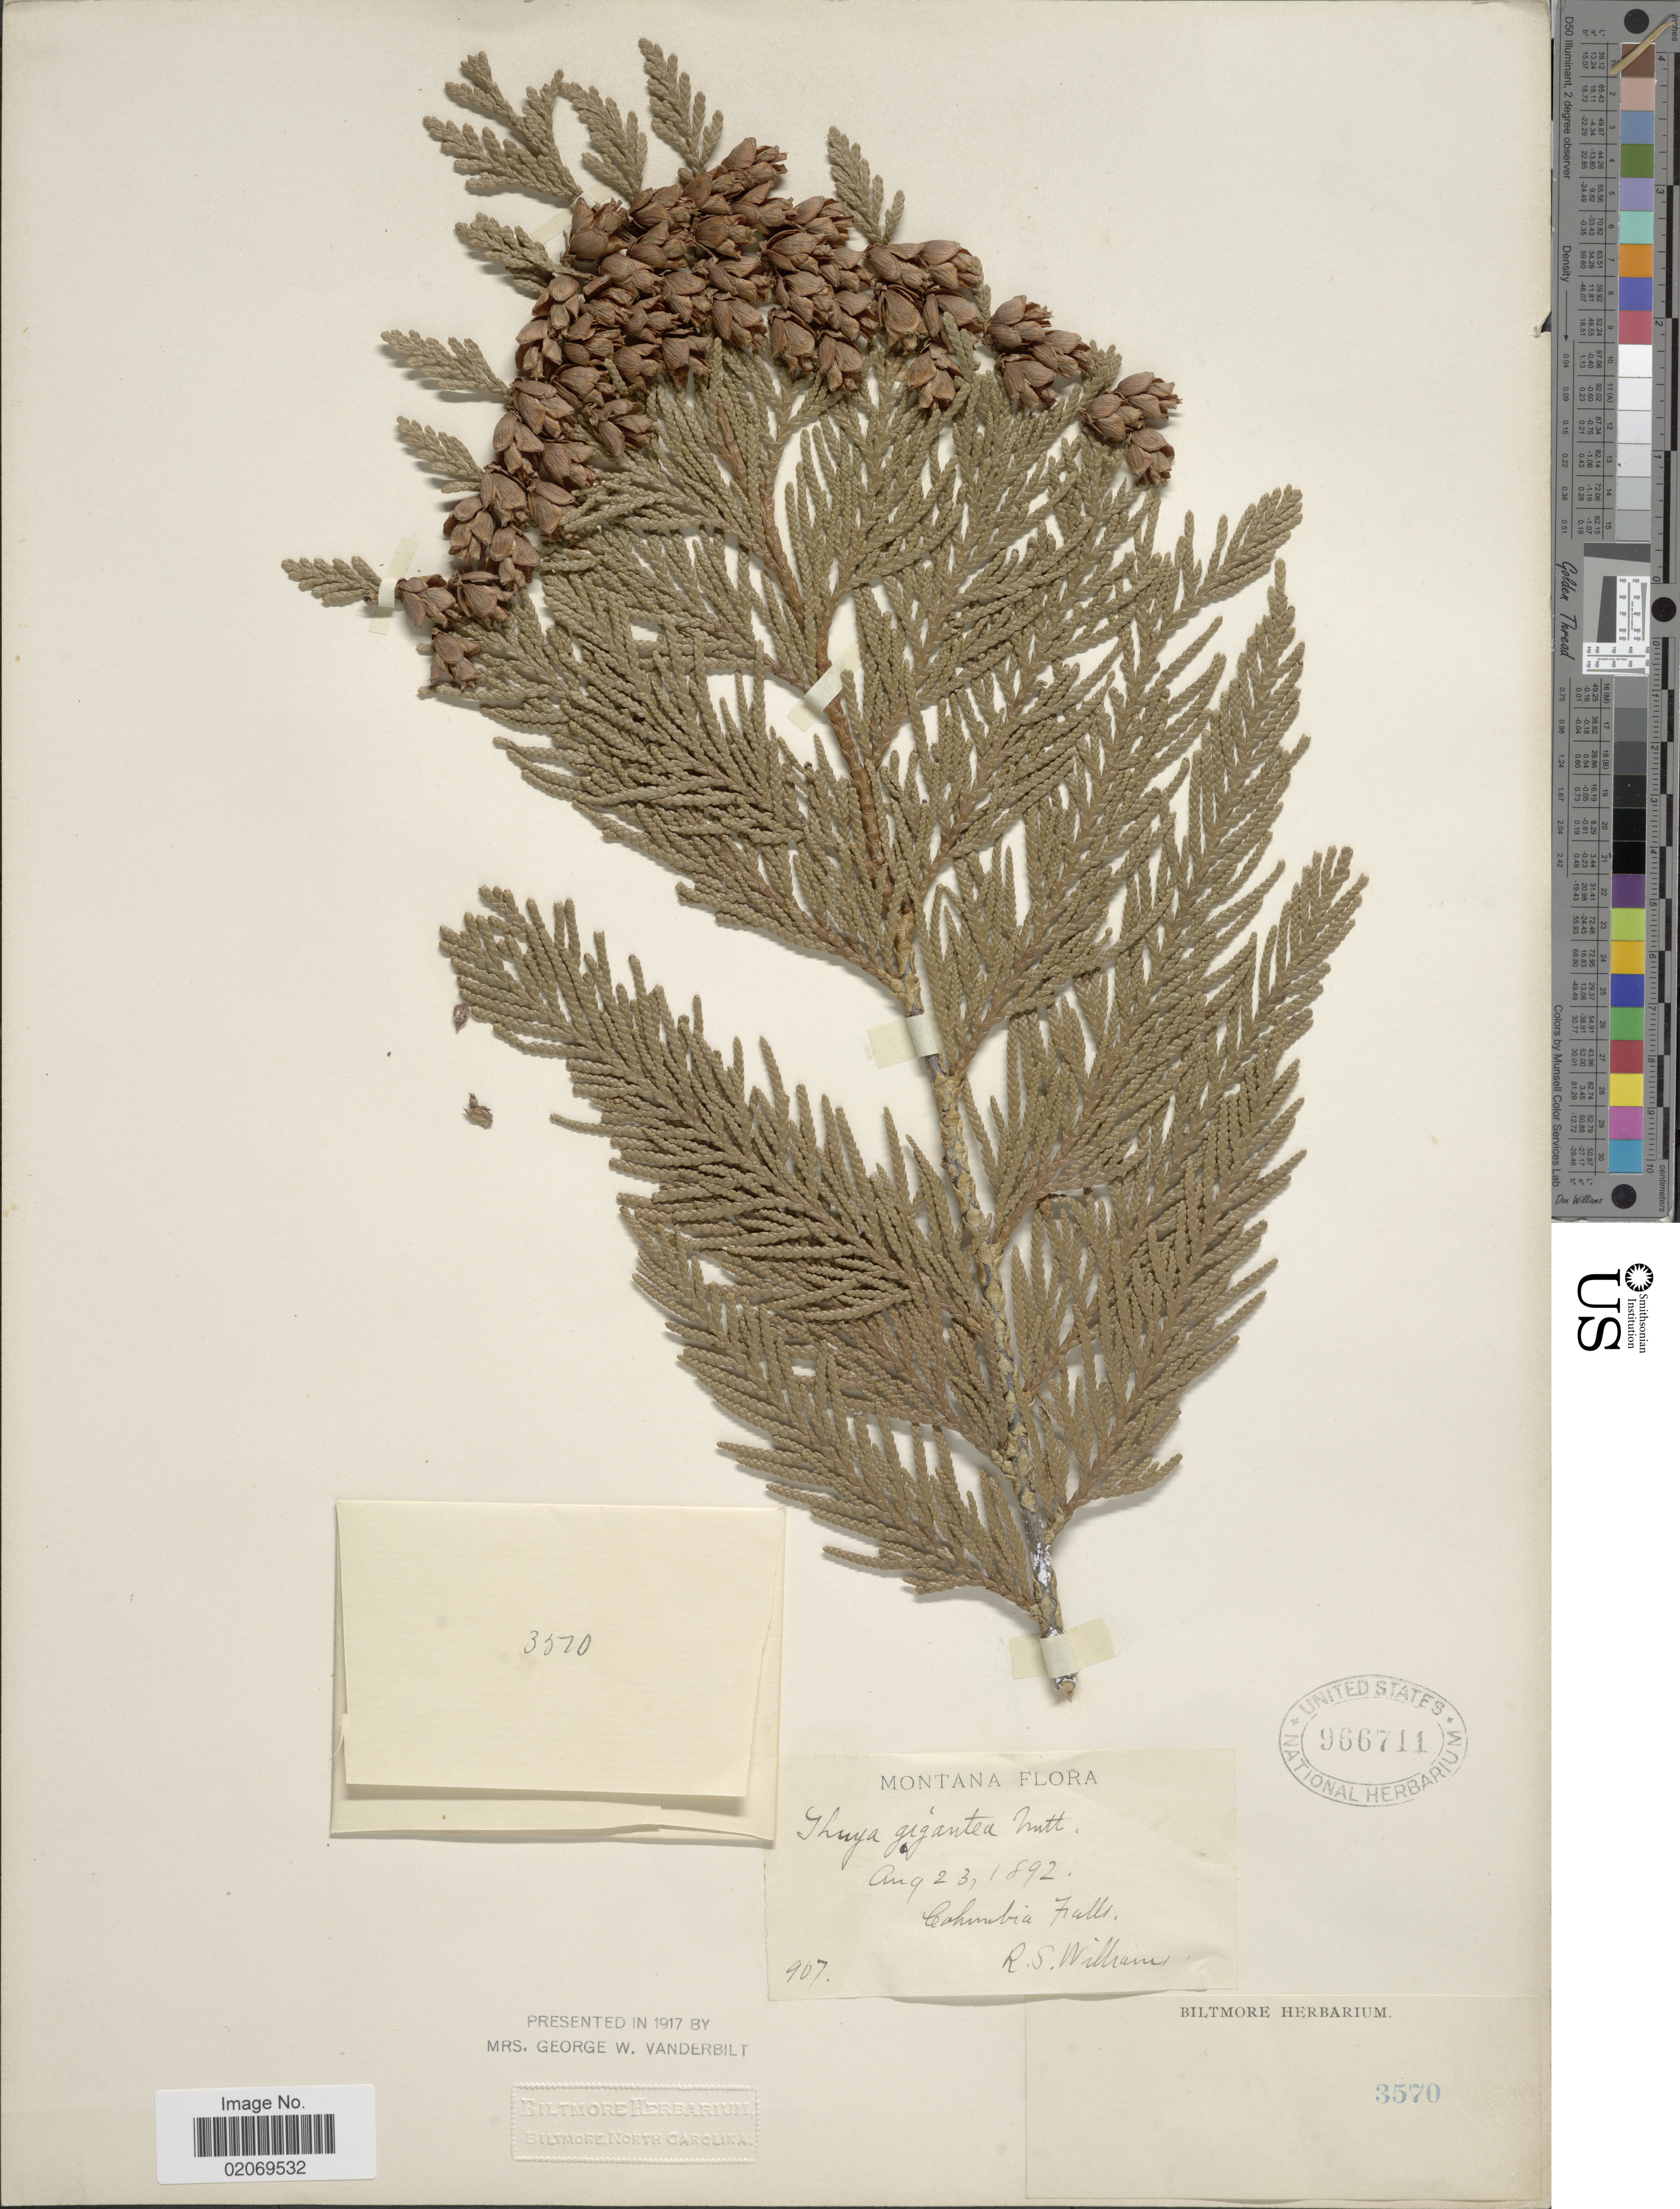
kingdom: Plantae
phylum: Tracheophyta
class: Pinopsida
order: Pinales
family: Cupressaceae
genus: Thuja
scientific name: Thuja plicata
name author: Donn & D. Don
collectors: R. S. Williams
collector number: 967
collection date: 1892-08-23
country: United States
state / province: Montana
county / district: Flathead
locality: Columbia Falls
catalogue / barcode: US 966711